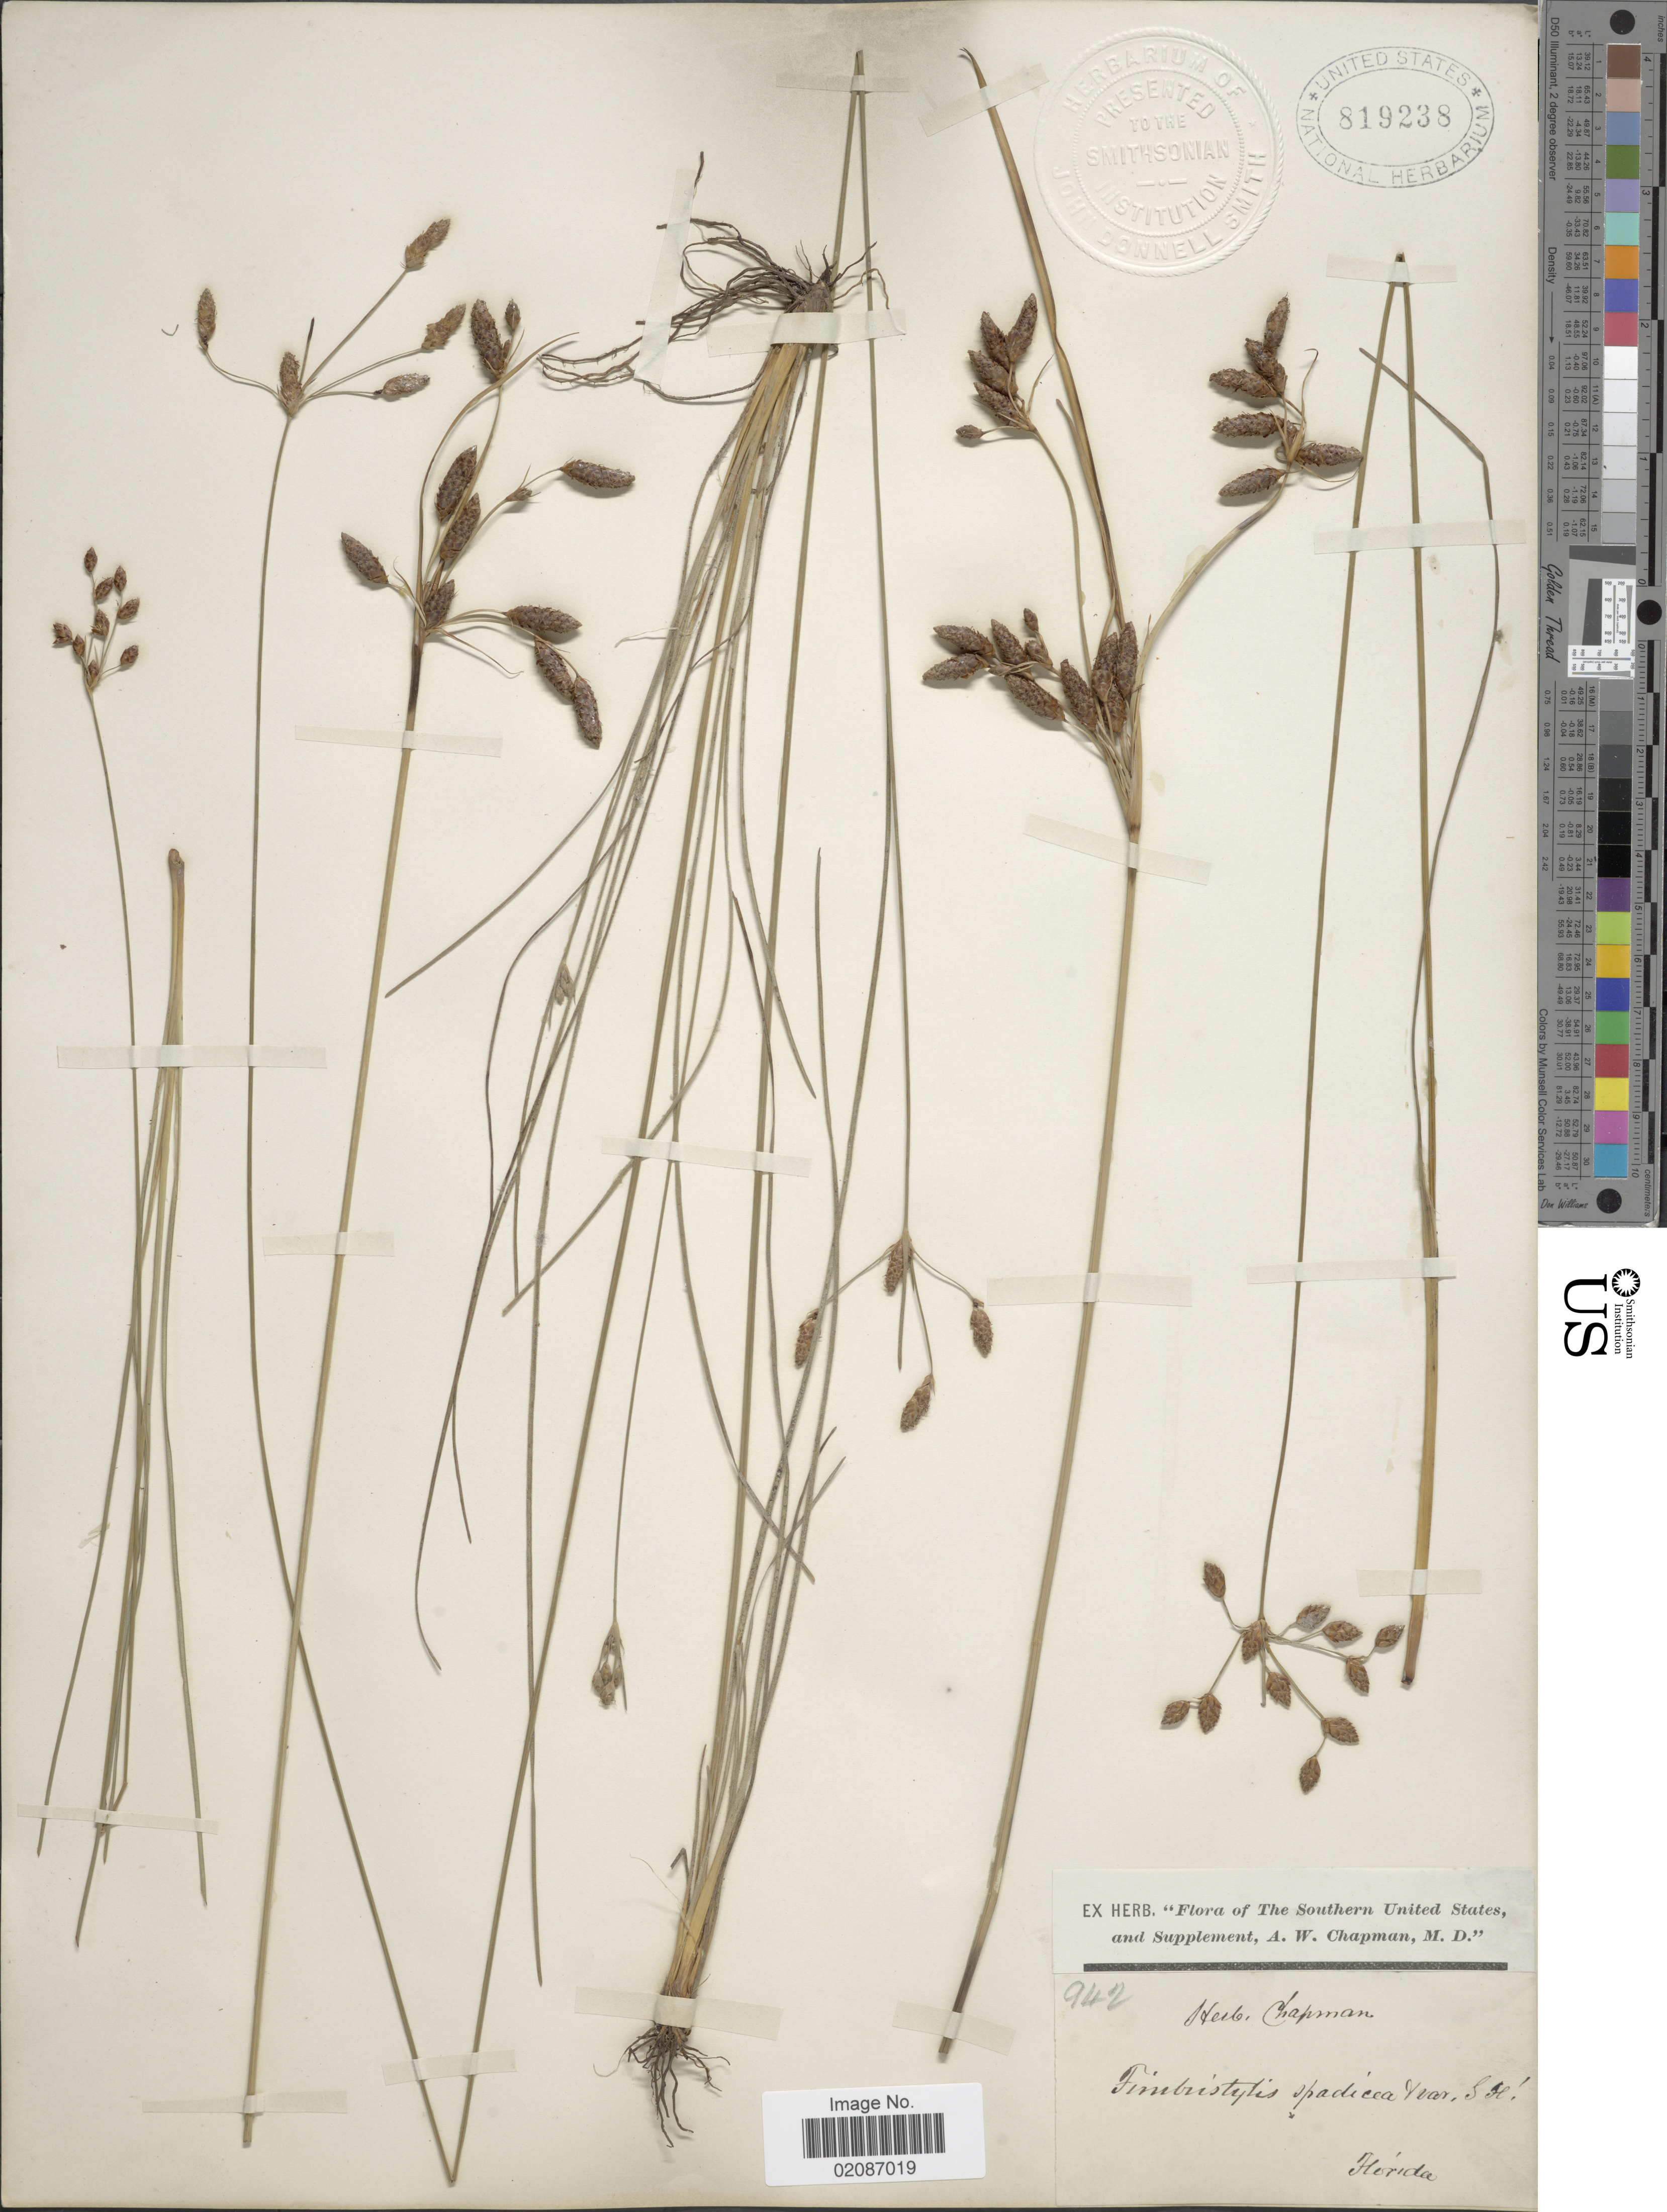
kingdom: Plantae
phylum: Tracheophyta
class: Liliopsida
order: Poales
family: Cyperaceae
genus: Fimbristylis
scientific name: Fimbristylis puberula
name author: (Michx.) Vahl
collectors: ex herb. A.W. Chapman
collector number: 942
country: United States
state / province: Florida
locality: Southern United States and Supplement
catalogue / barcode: US 819238